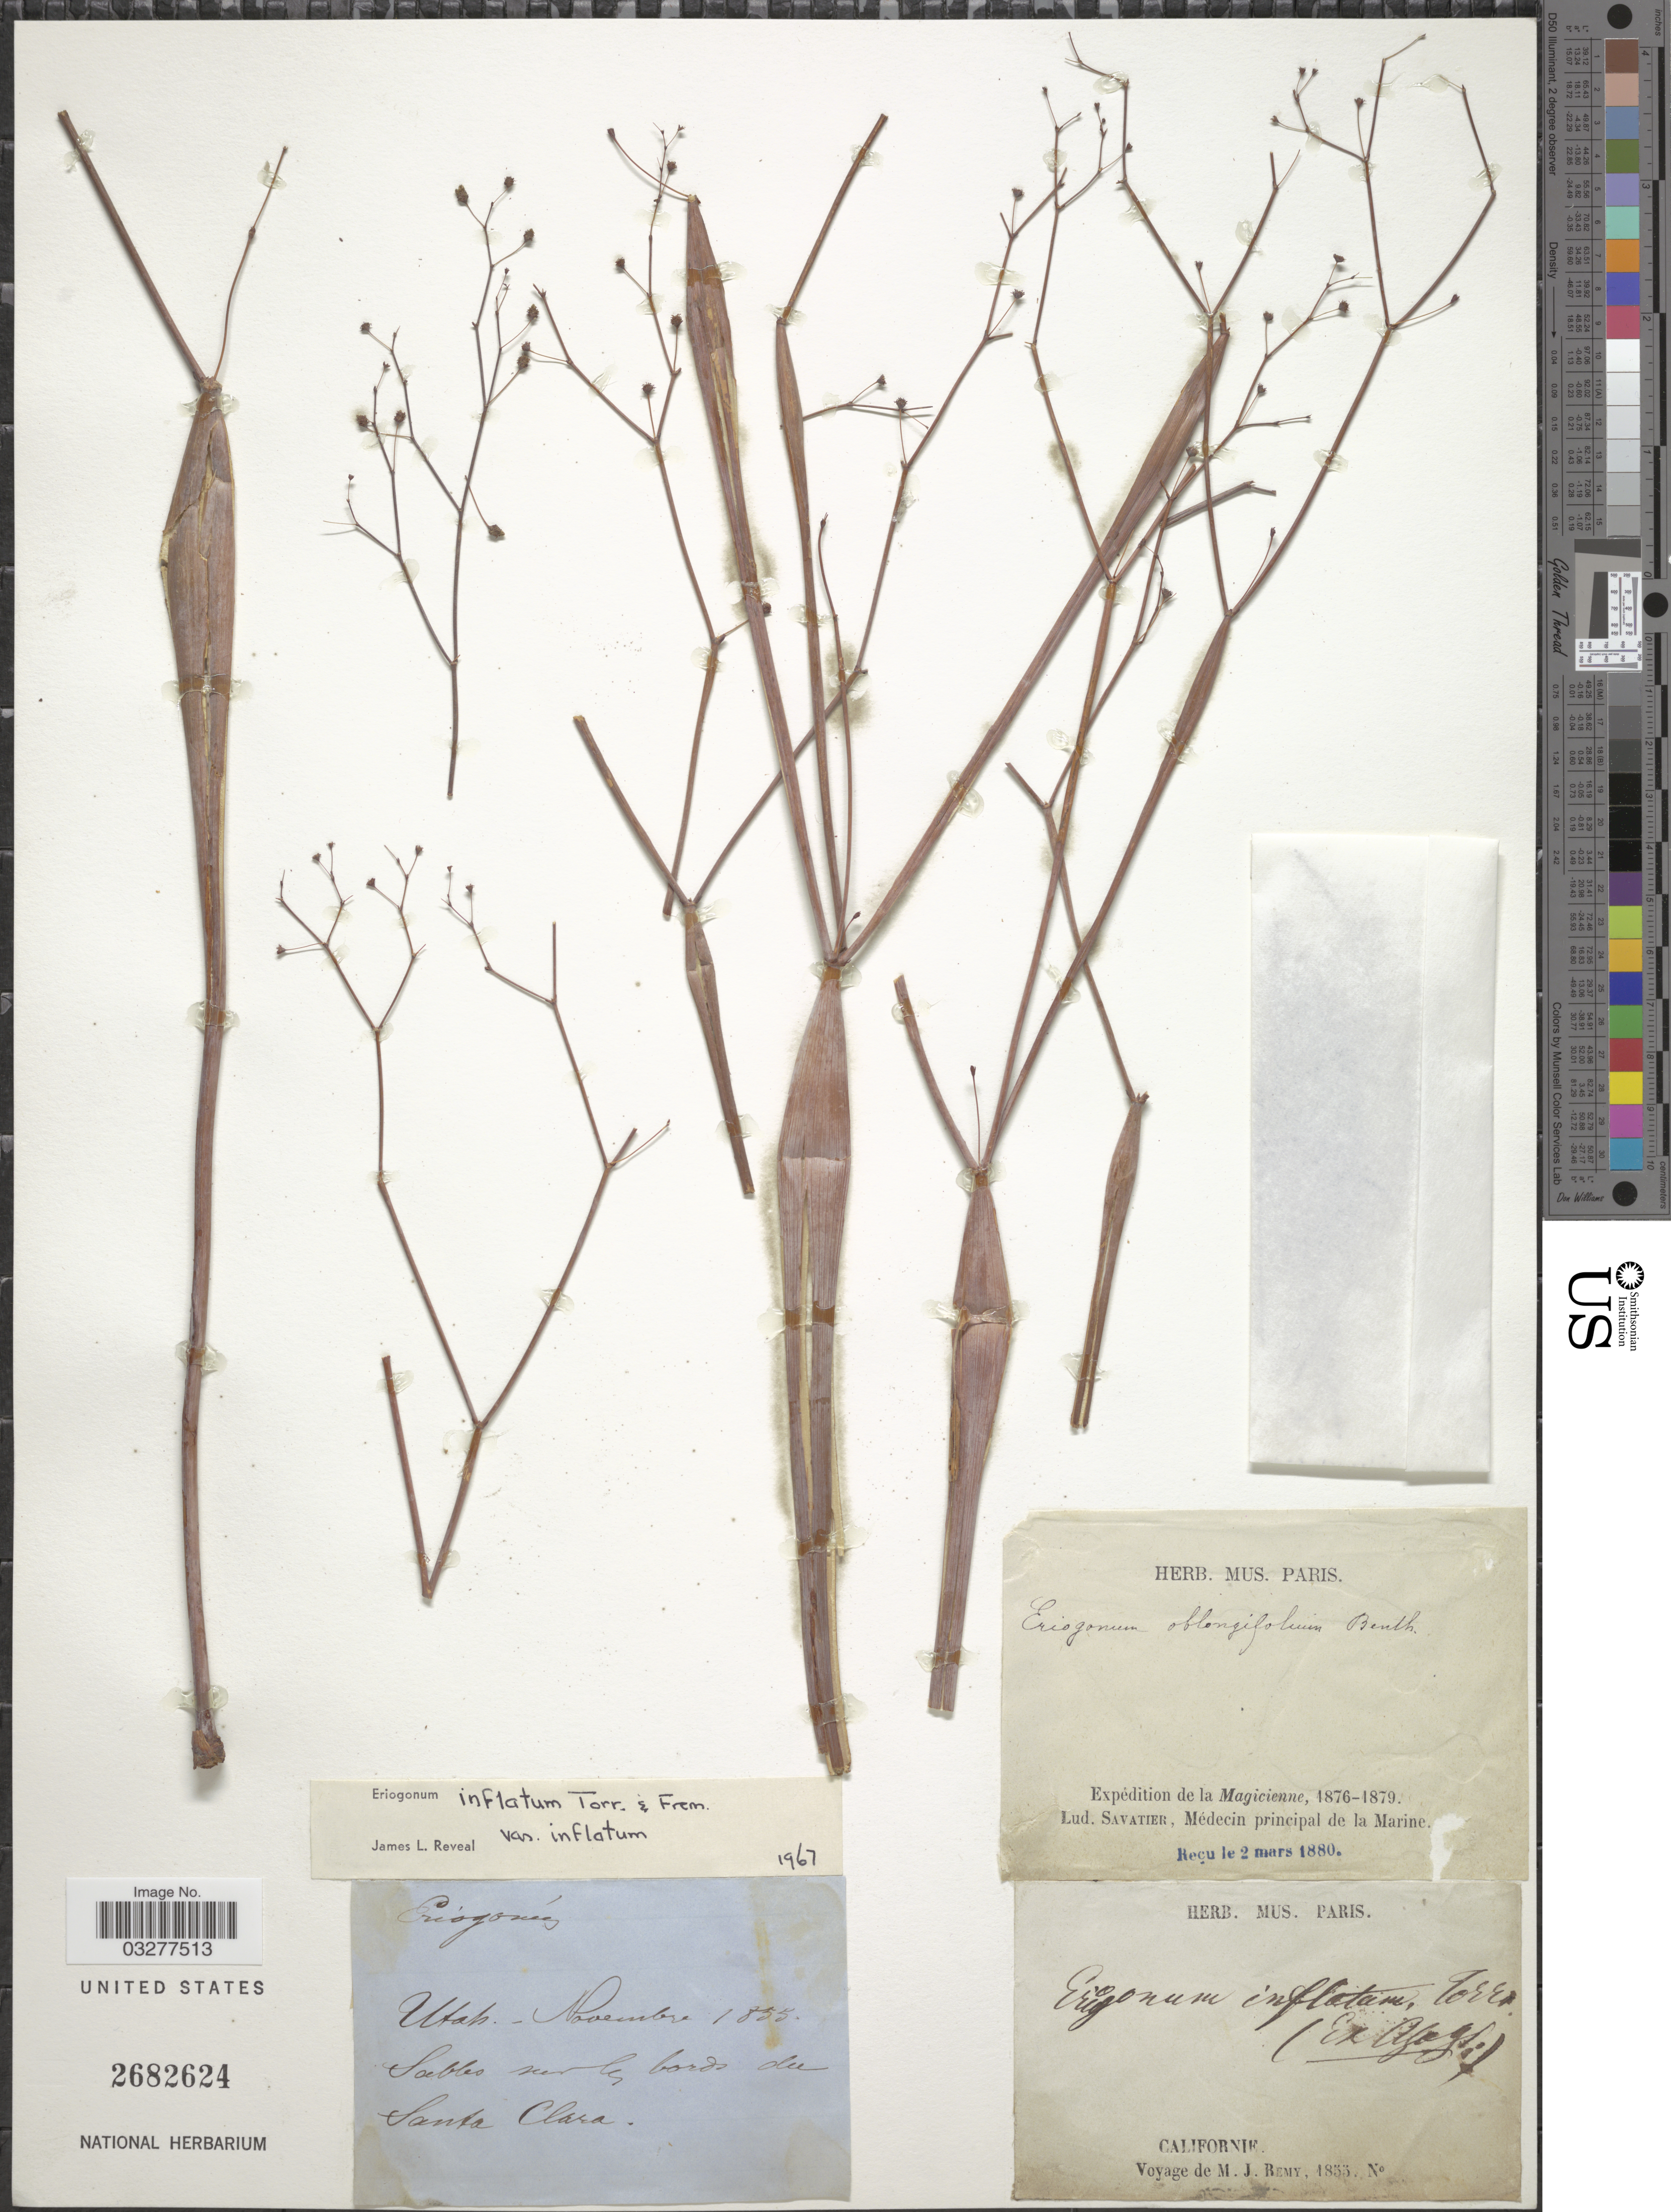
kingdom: Plantae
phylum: Tracheophyta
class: Magnoliopsida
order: Caryophyllales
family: Polygonaceae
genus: Eriogonum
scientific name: Eriogonum inflatum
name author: Torr. & Frém.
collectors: M. J. Remy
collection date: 1855-11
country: United States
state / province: Utah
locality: Sablés sur le bords du Santa Clara.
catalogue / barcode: US 2682624